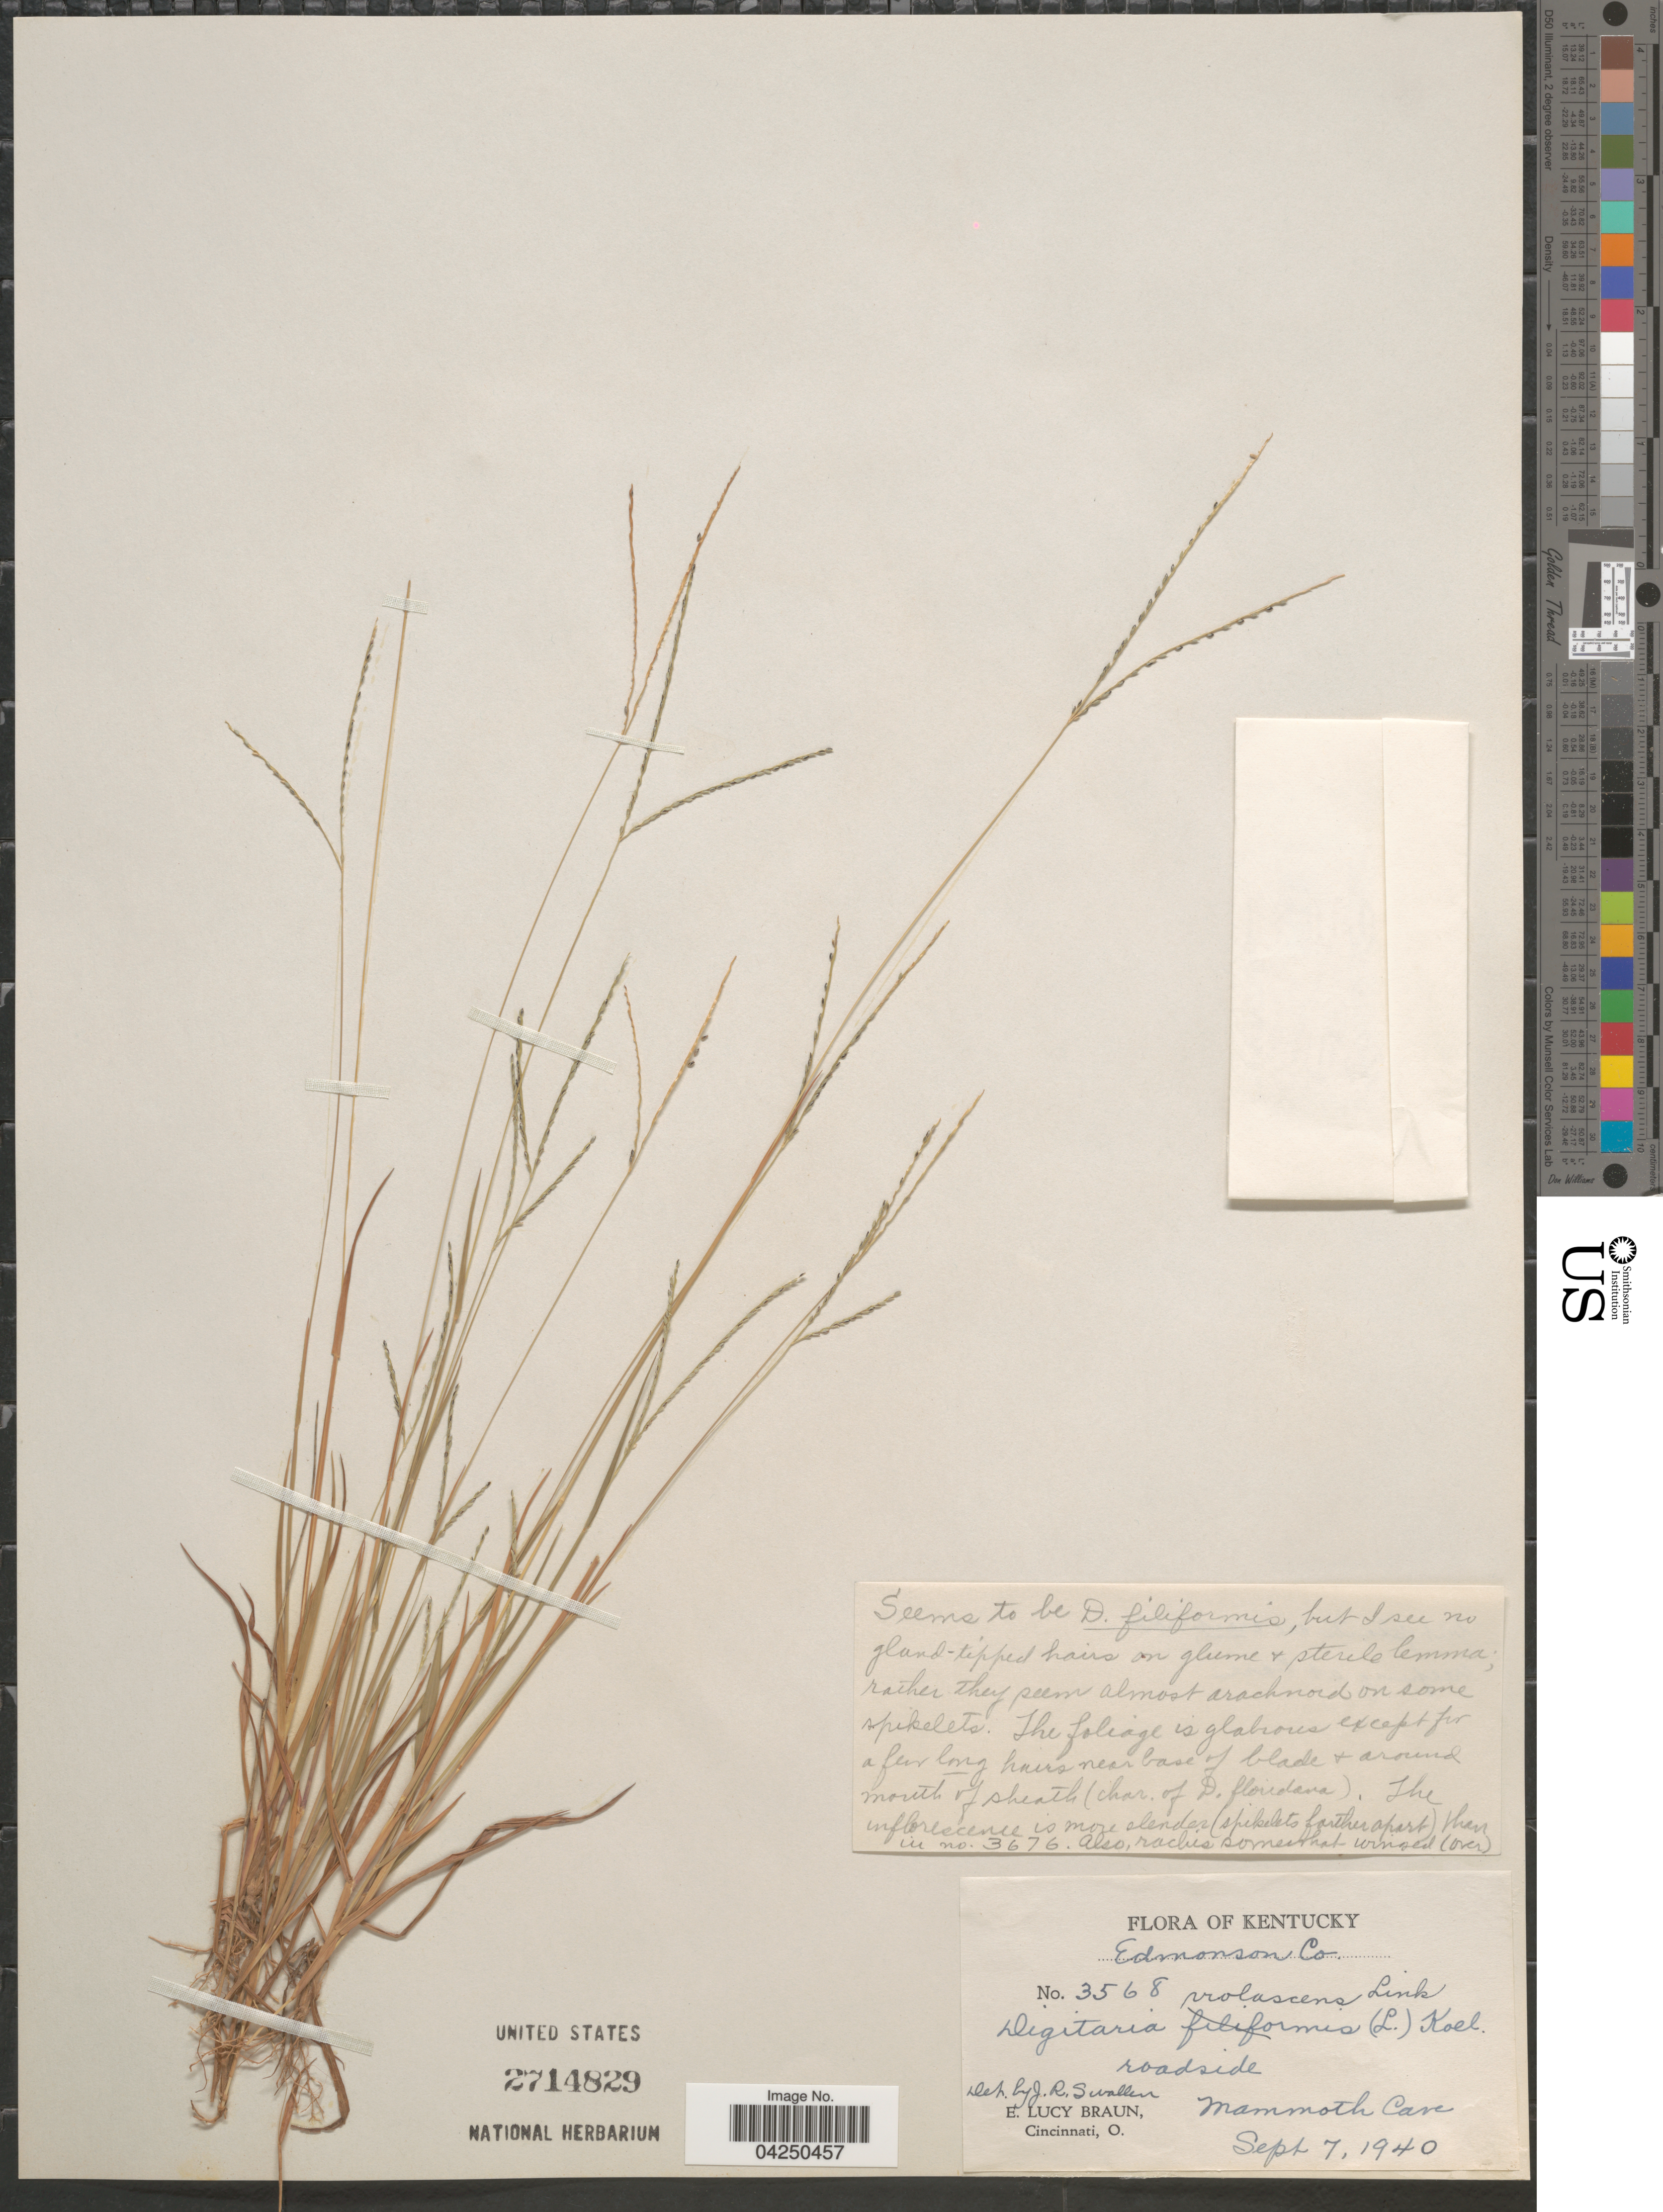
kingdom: Plantae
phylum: Tracheophyta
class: Liliopsida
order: Poales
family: Poaceae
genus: Digitaria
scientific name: Digitaria violascens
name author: Link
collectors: E. L. Braun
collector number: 3568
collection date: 1940-09-07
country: United States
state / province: Kentucky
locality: Edmonson Co. Roadside. Mammoth Cave.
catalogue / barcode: US 2714829